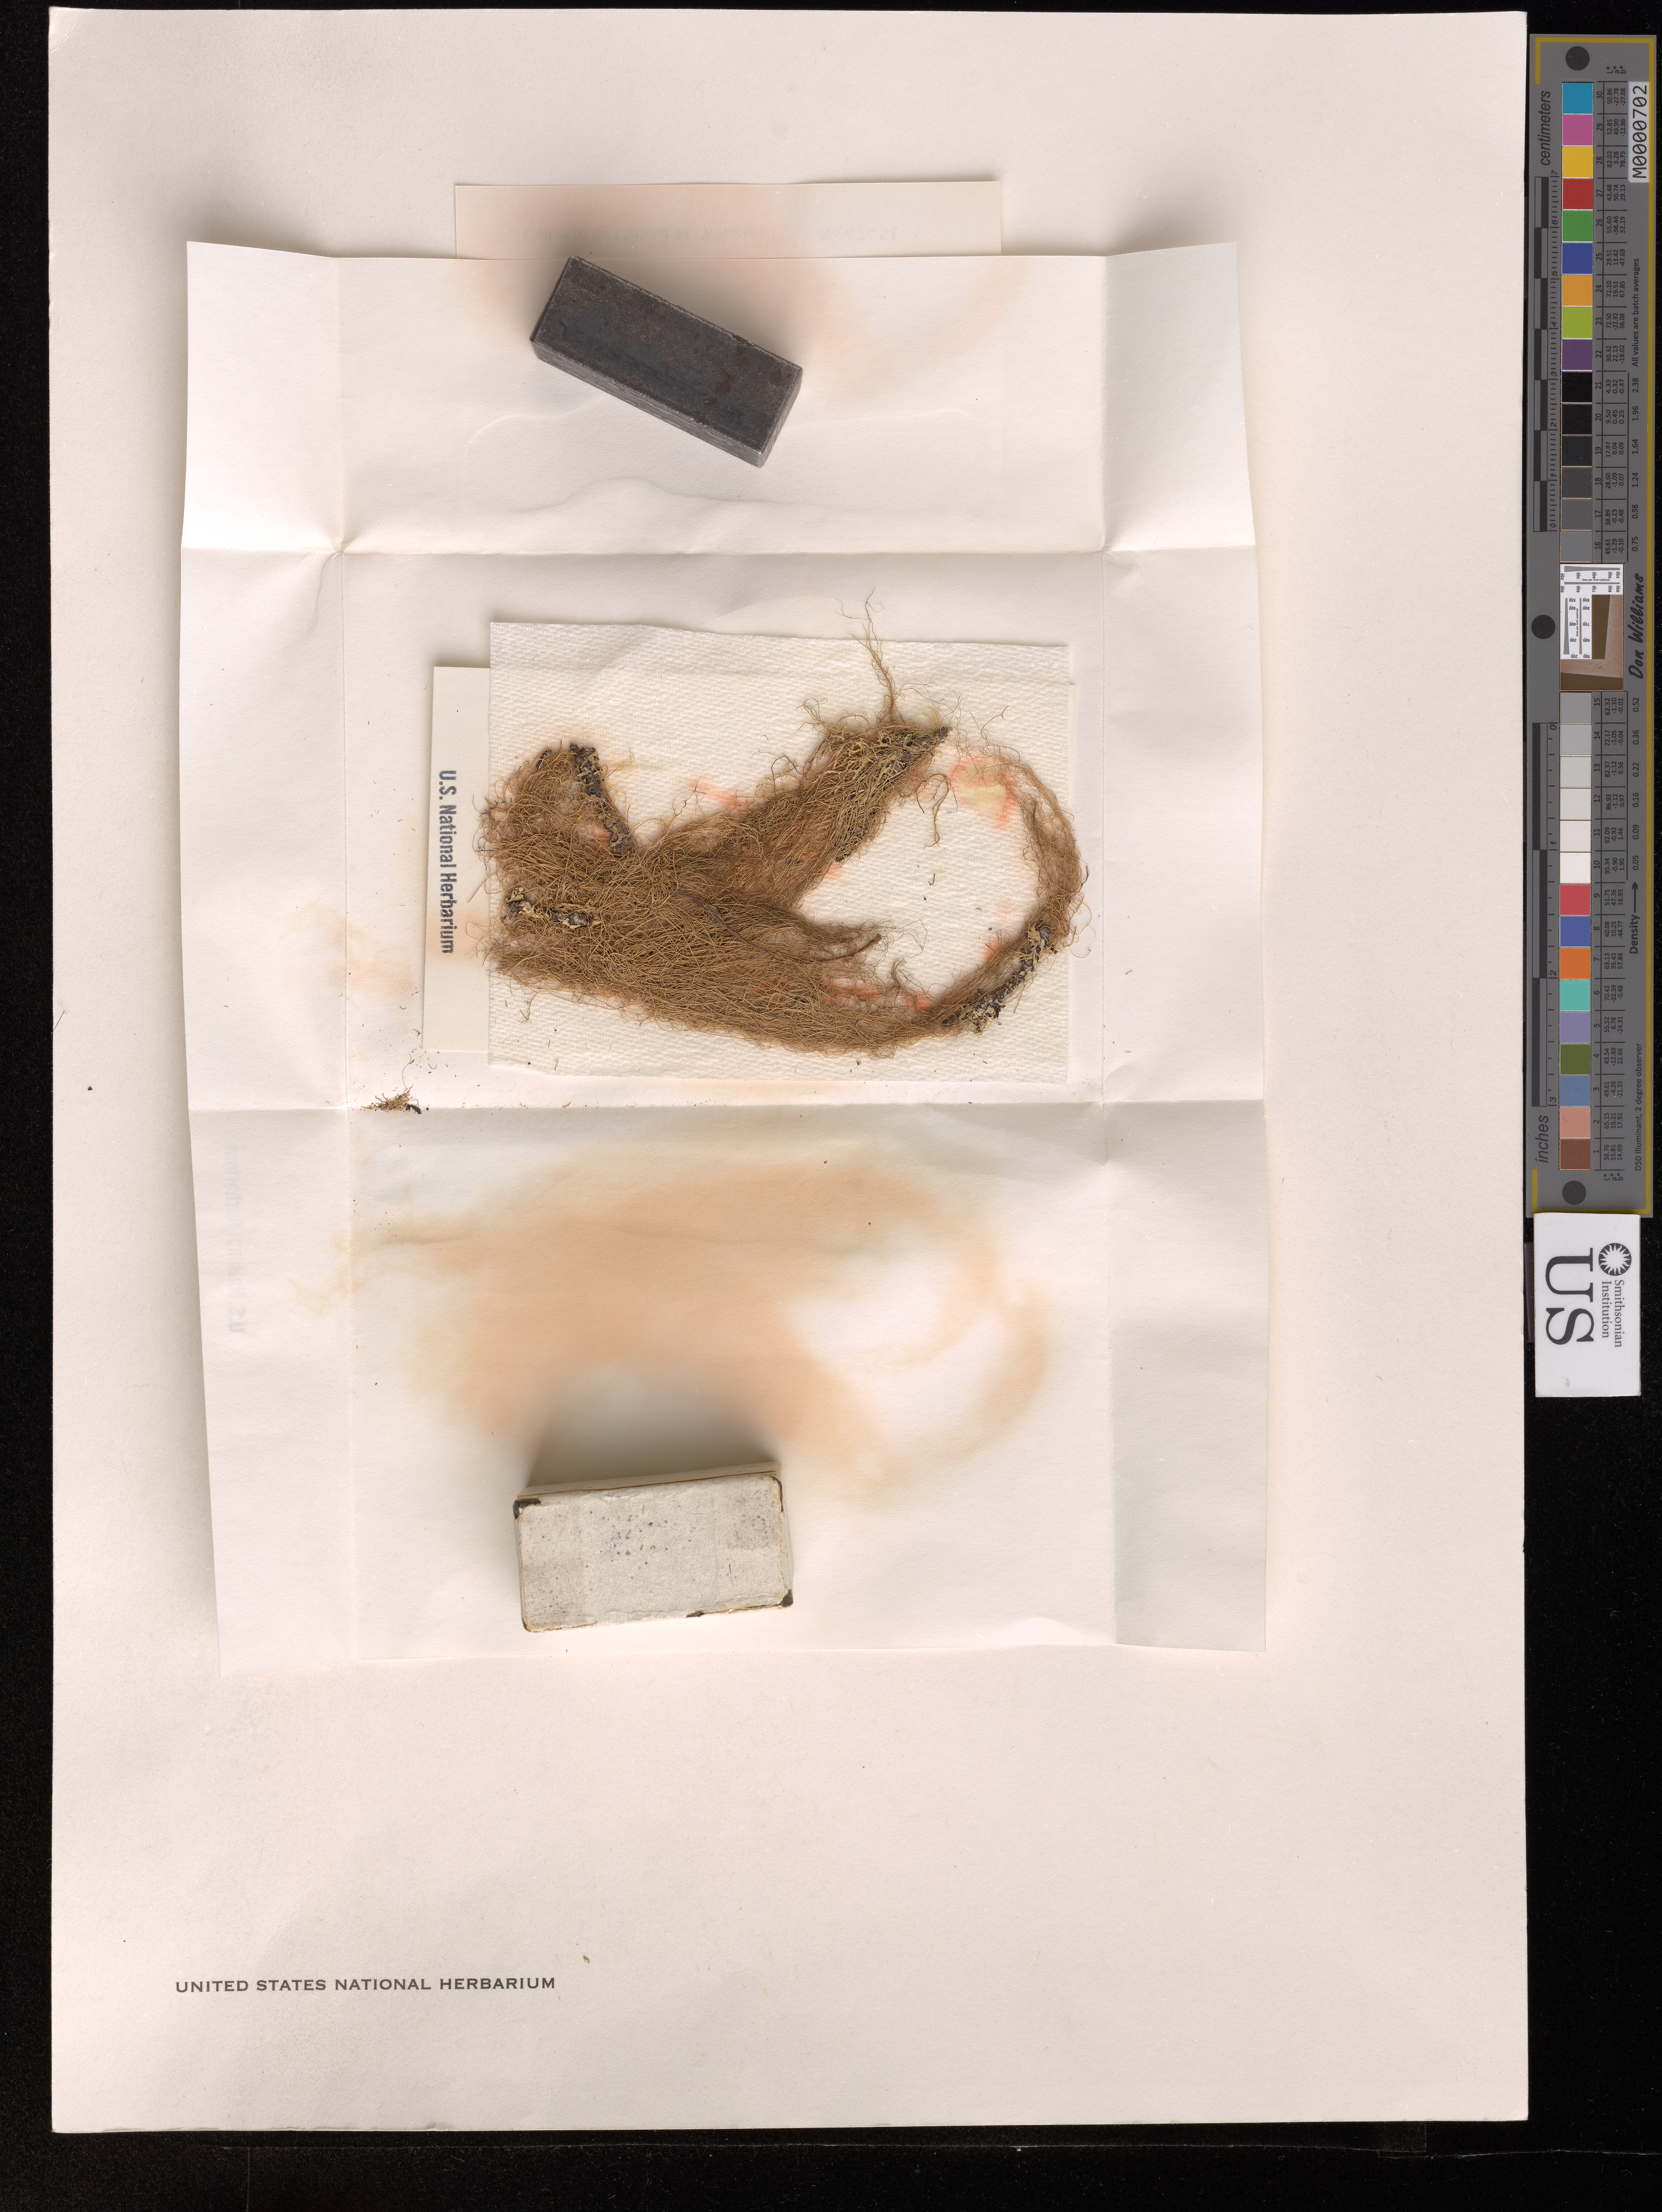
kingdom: Fungi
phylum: Ascomycota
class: Lecanoromycetes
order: Lecanorales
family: Parmeliaceae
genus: Bryoria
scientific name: Bryoria pseudofuscescens var. pikei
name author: (Brodo & D. Hawksw.) McCune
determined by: McMullin, R. Troy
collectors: C. Wetmore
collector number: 47451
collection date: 1983-07-09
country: United States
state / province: Michigan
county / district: Keneenaw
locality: Isle Royale National Park. Passage Island near middle of island on N shore and in low center area.